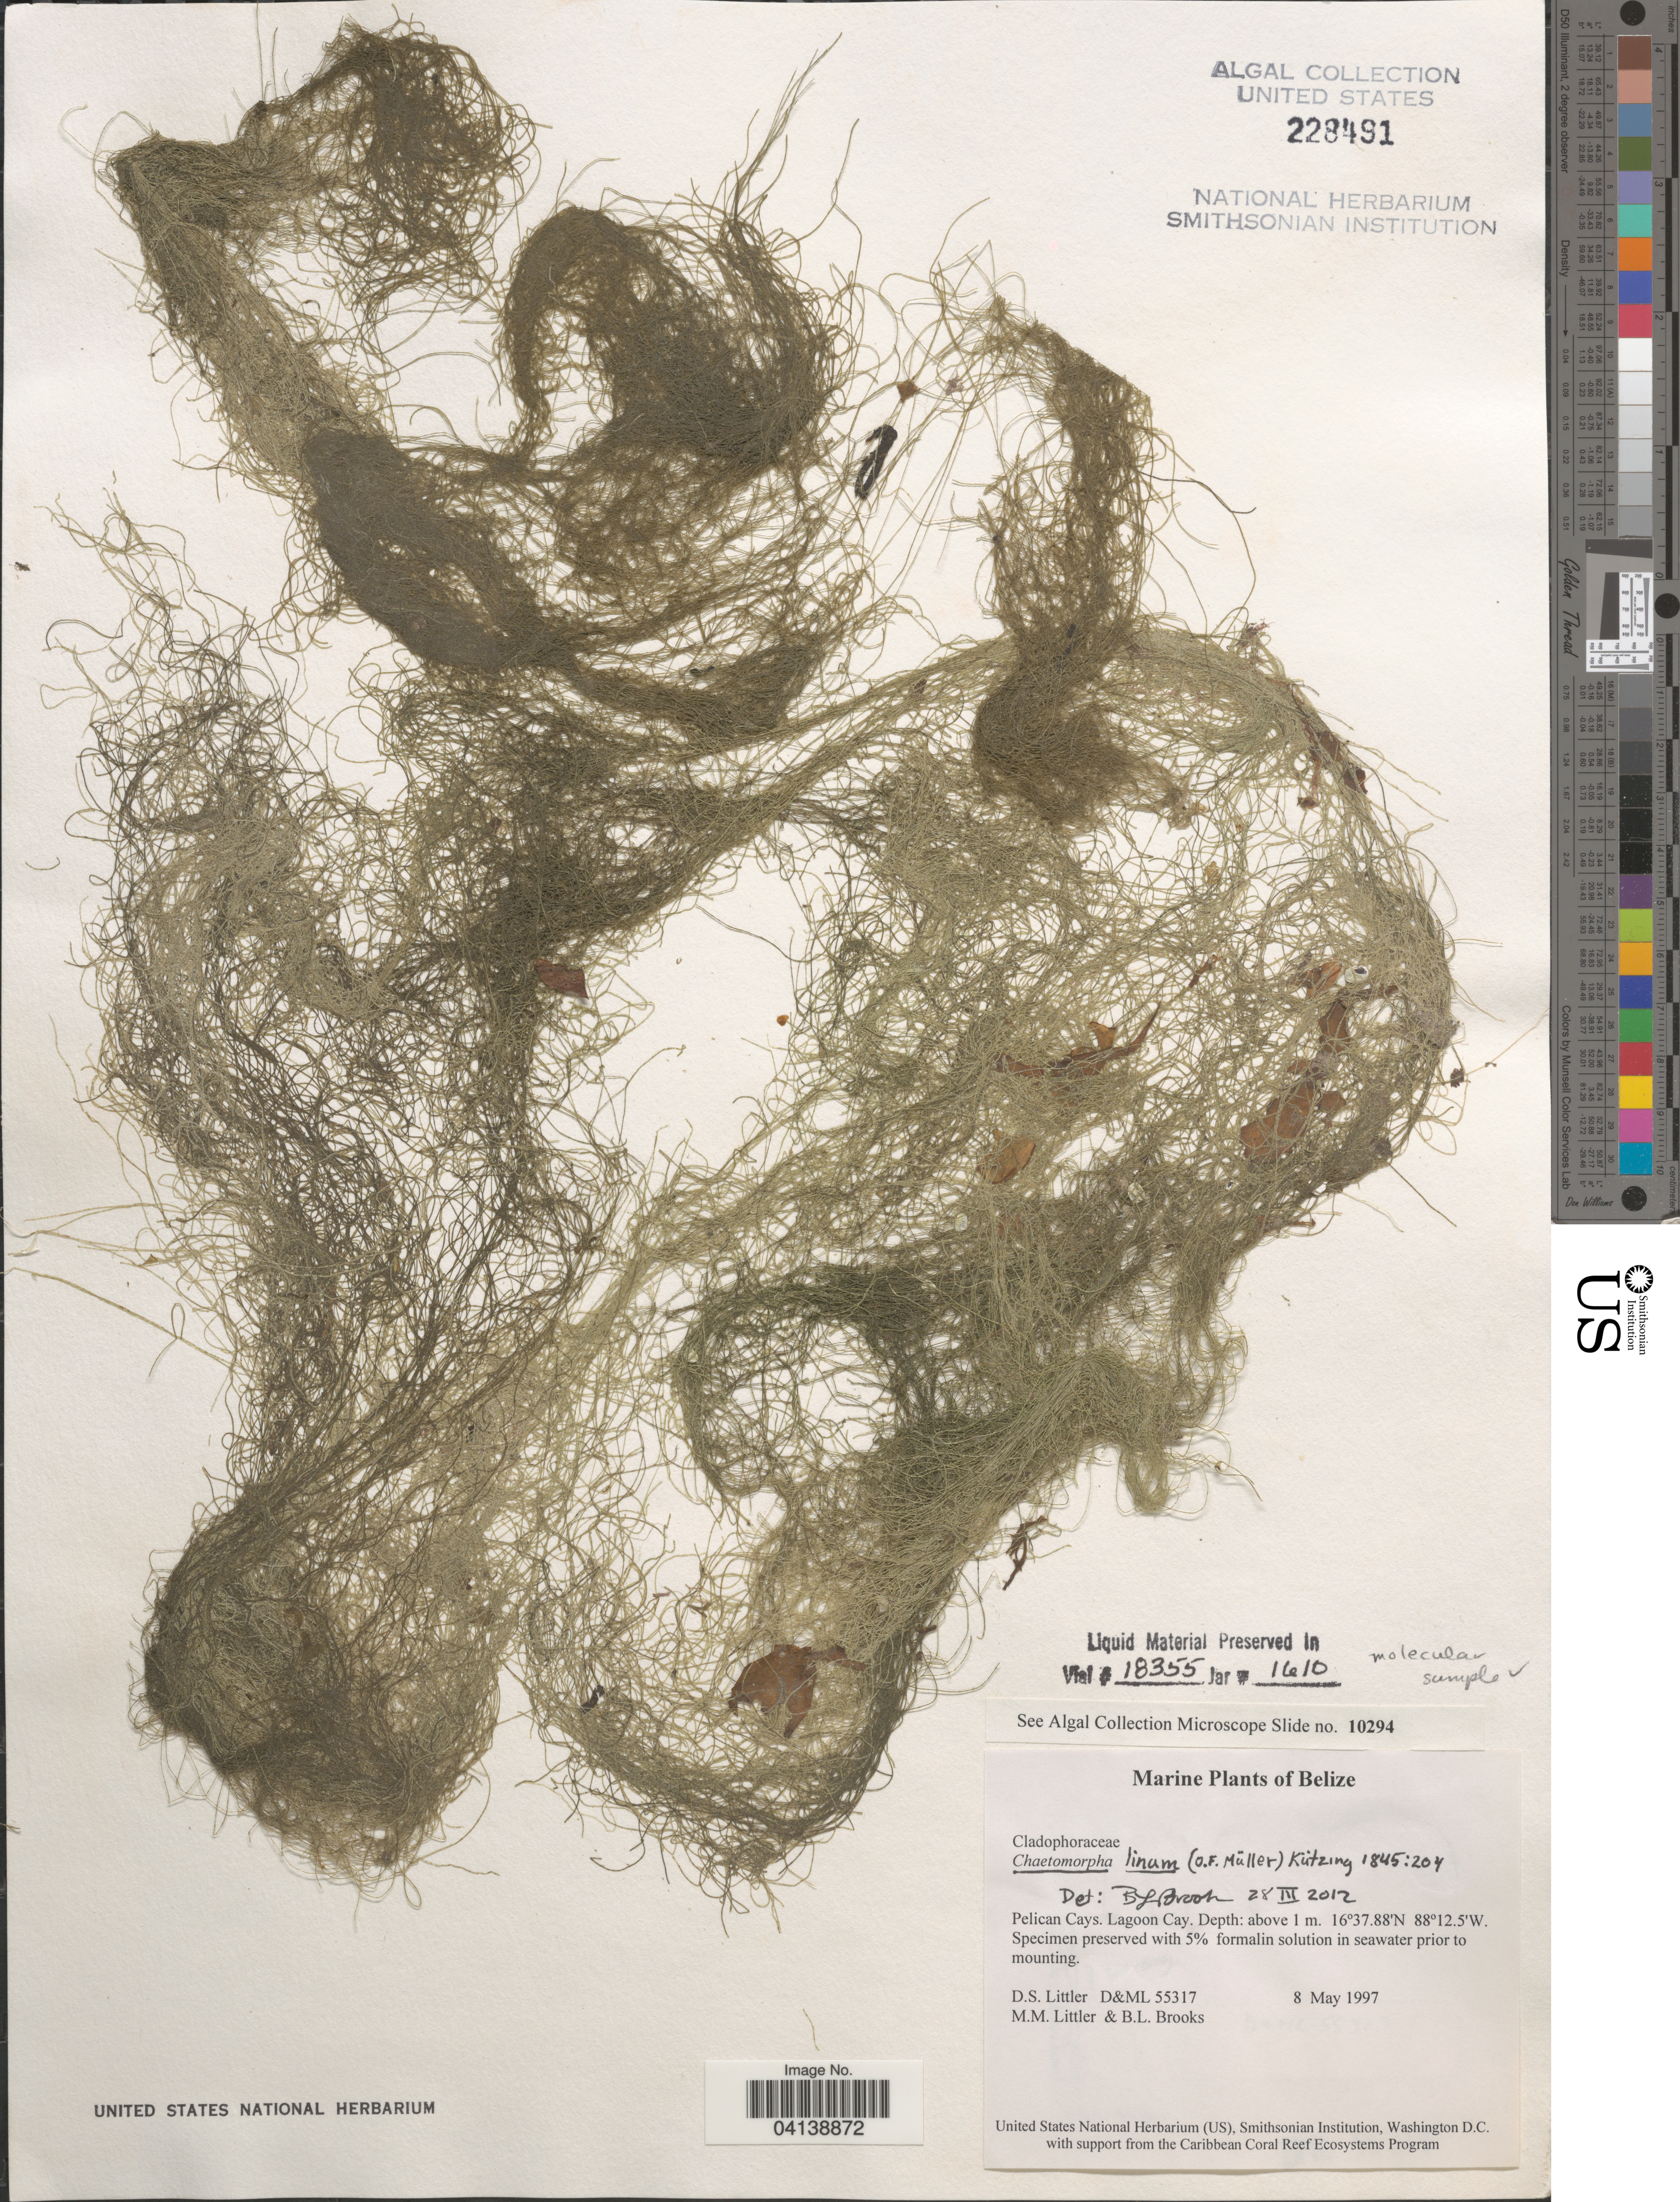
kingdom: Plantae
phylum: Chlorophyta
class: Ulvophyceae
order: Cladophorales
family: Cladophoraceae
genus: Chaetomorpha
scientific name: Chaetomorpha linum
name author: (O.F. Muell.) Kütz.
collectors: D. S. Littler & B. Brooks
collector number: D&ML55317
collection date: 1997-05-08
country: Belize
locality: Pelican Cays. Lagoon Cay.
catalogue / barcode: US 228491